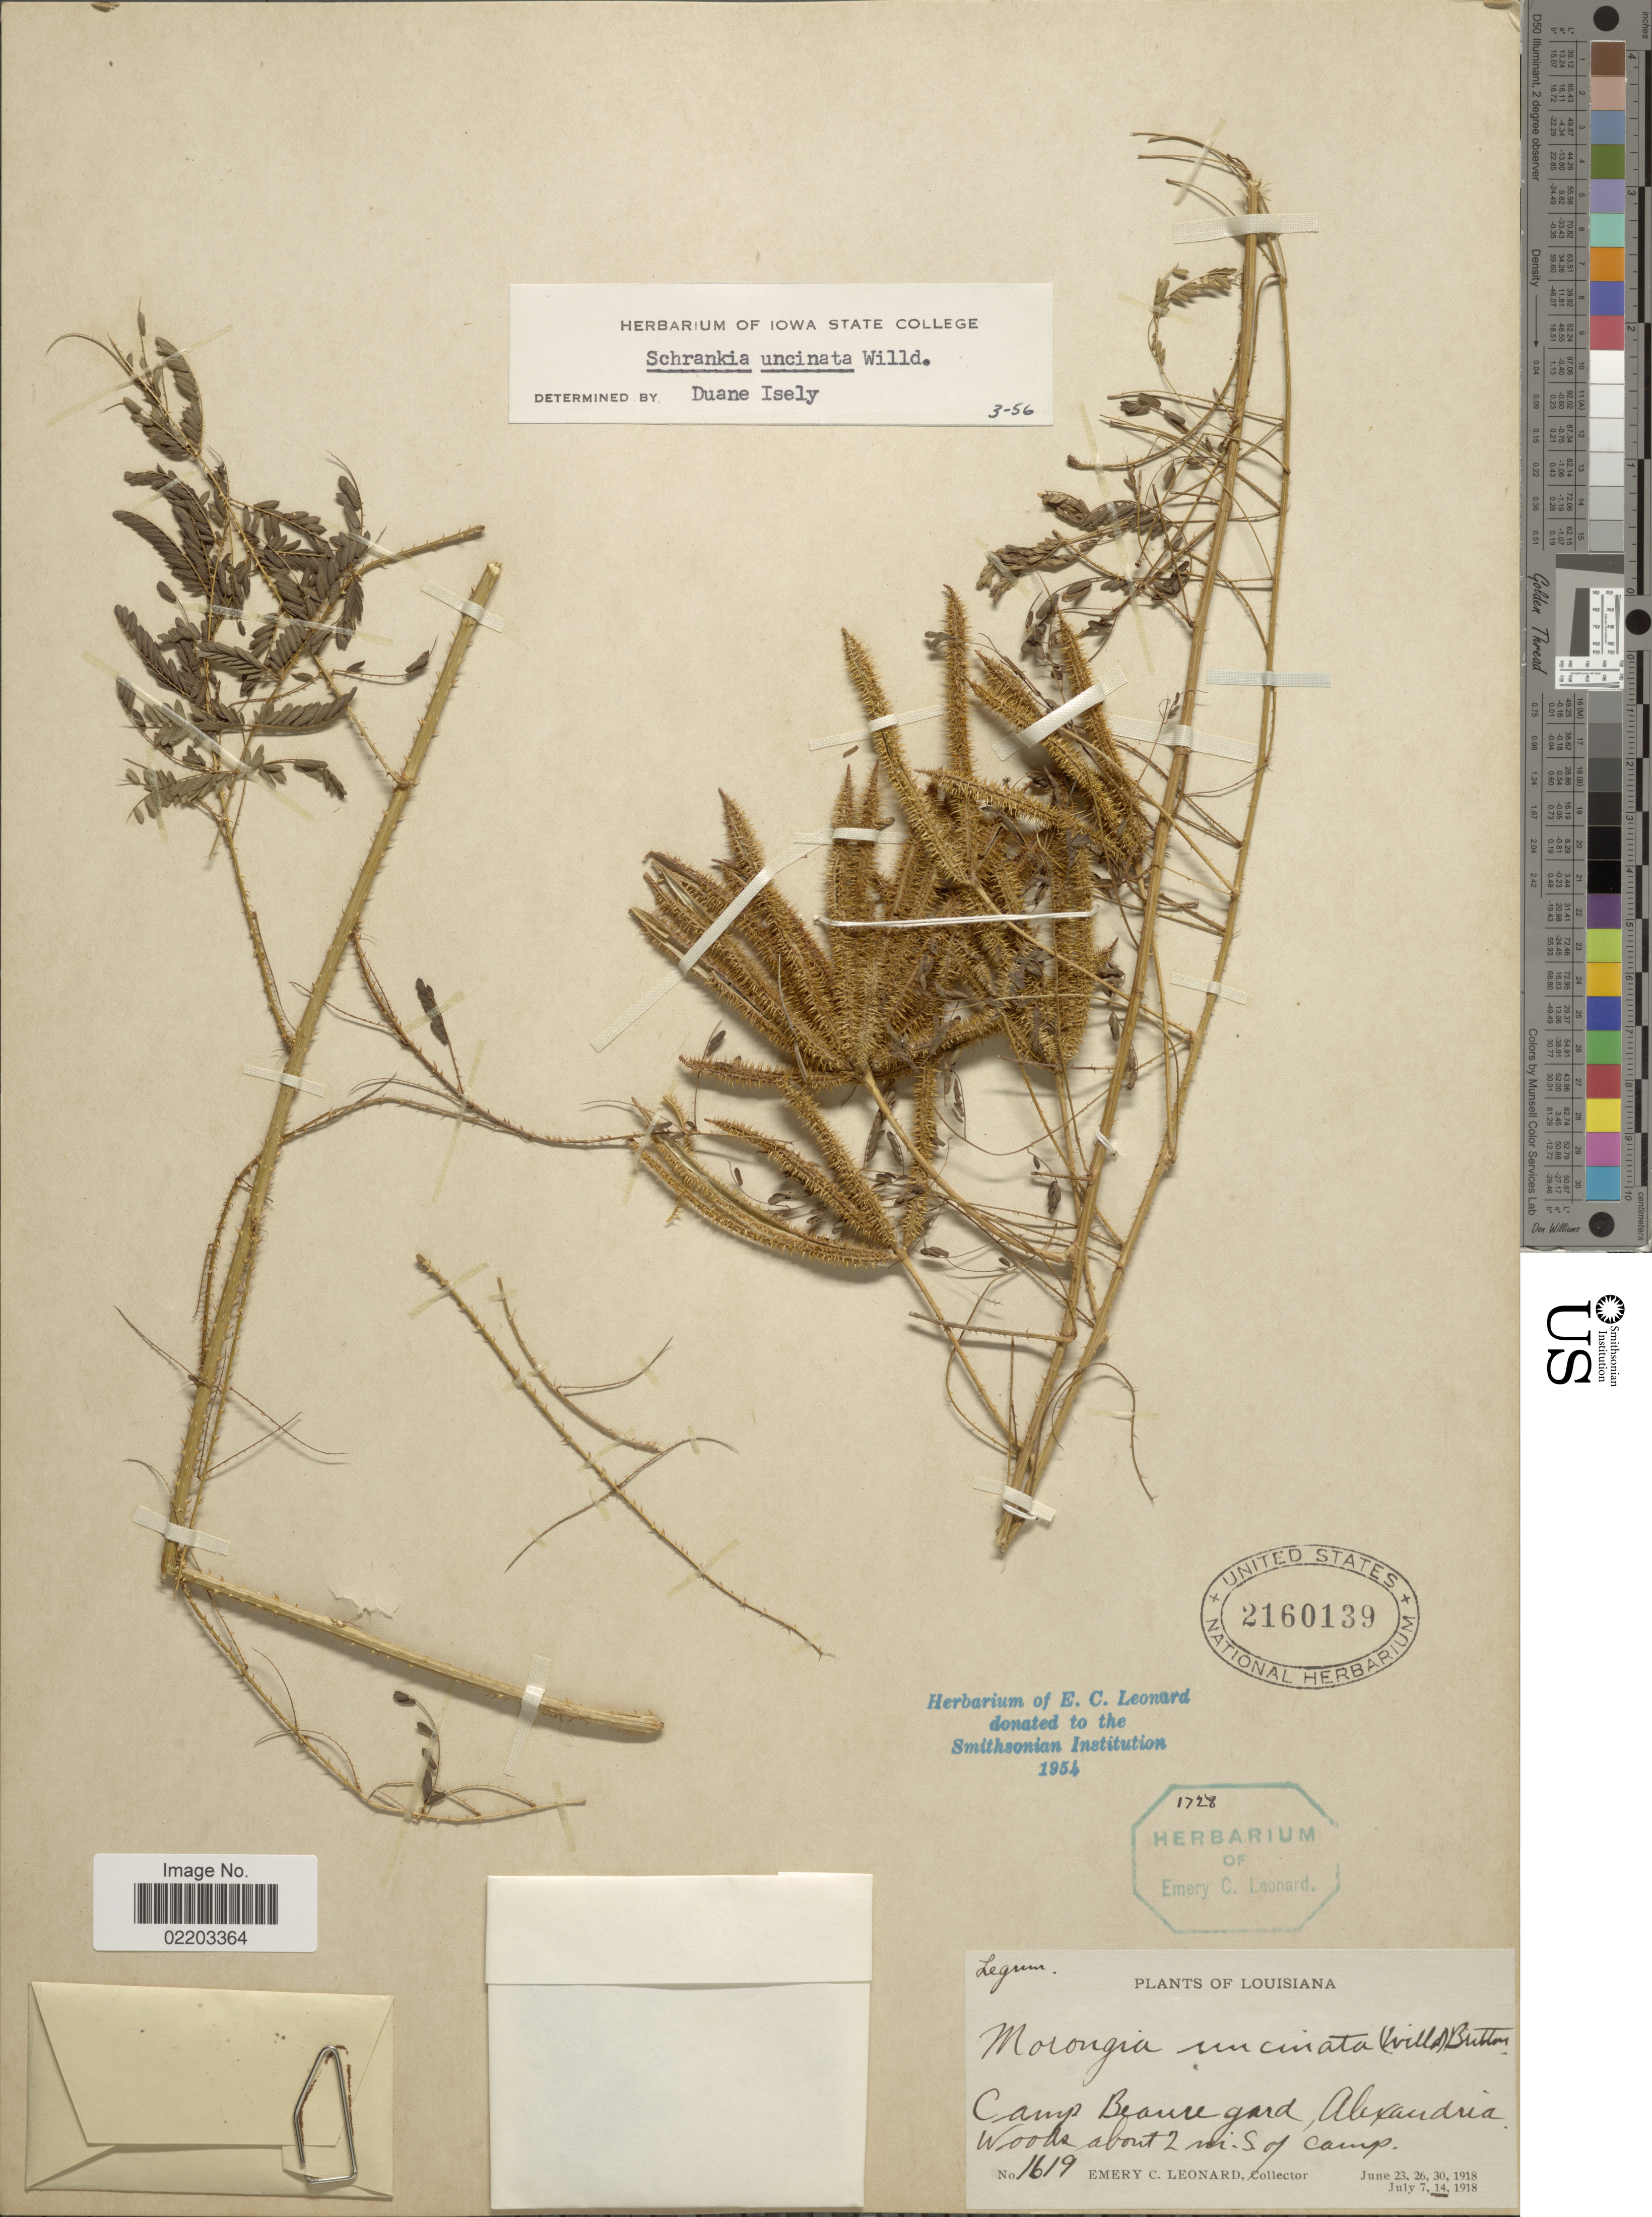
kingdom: Plantae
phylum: Tracheophyta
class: Magnoliopsida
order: Fabales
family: Fabaceae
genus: Mimosa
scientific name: Mimosa nuttallii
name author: (DC.) B.L. Turner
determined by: Strong, M. T., (US), Smithsonian Institution - National Museum of Natural History (UNITED STATES)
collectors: E. C. Leonard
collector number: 1619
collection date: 1918-07-14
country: United States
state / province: Louisiana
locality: Camp Beaure gard, Alexandria. Woods about 2 mi S of camp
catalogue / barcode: US 2160139